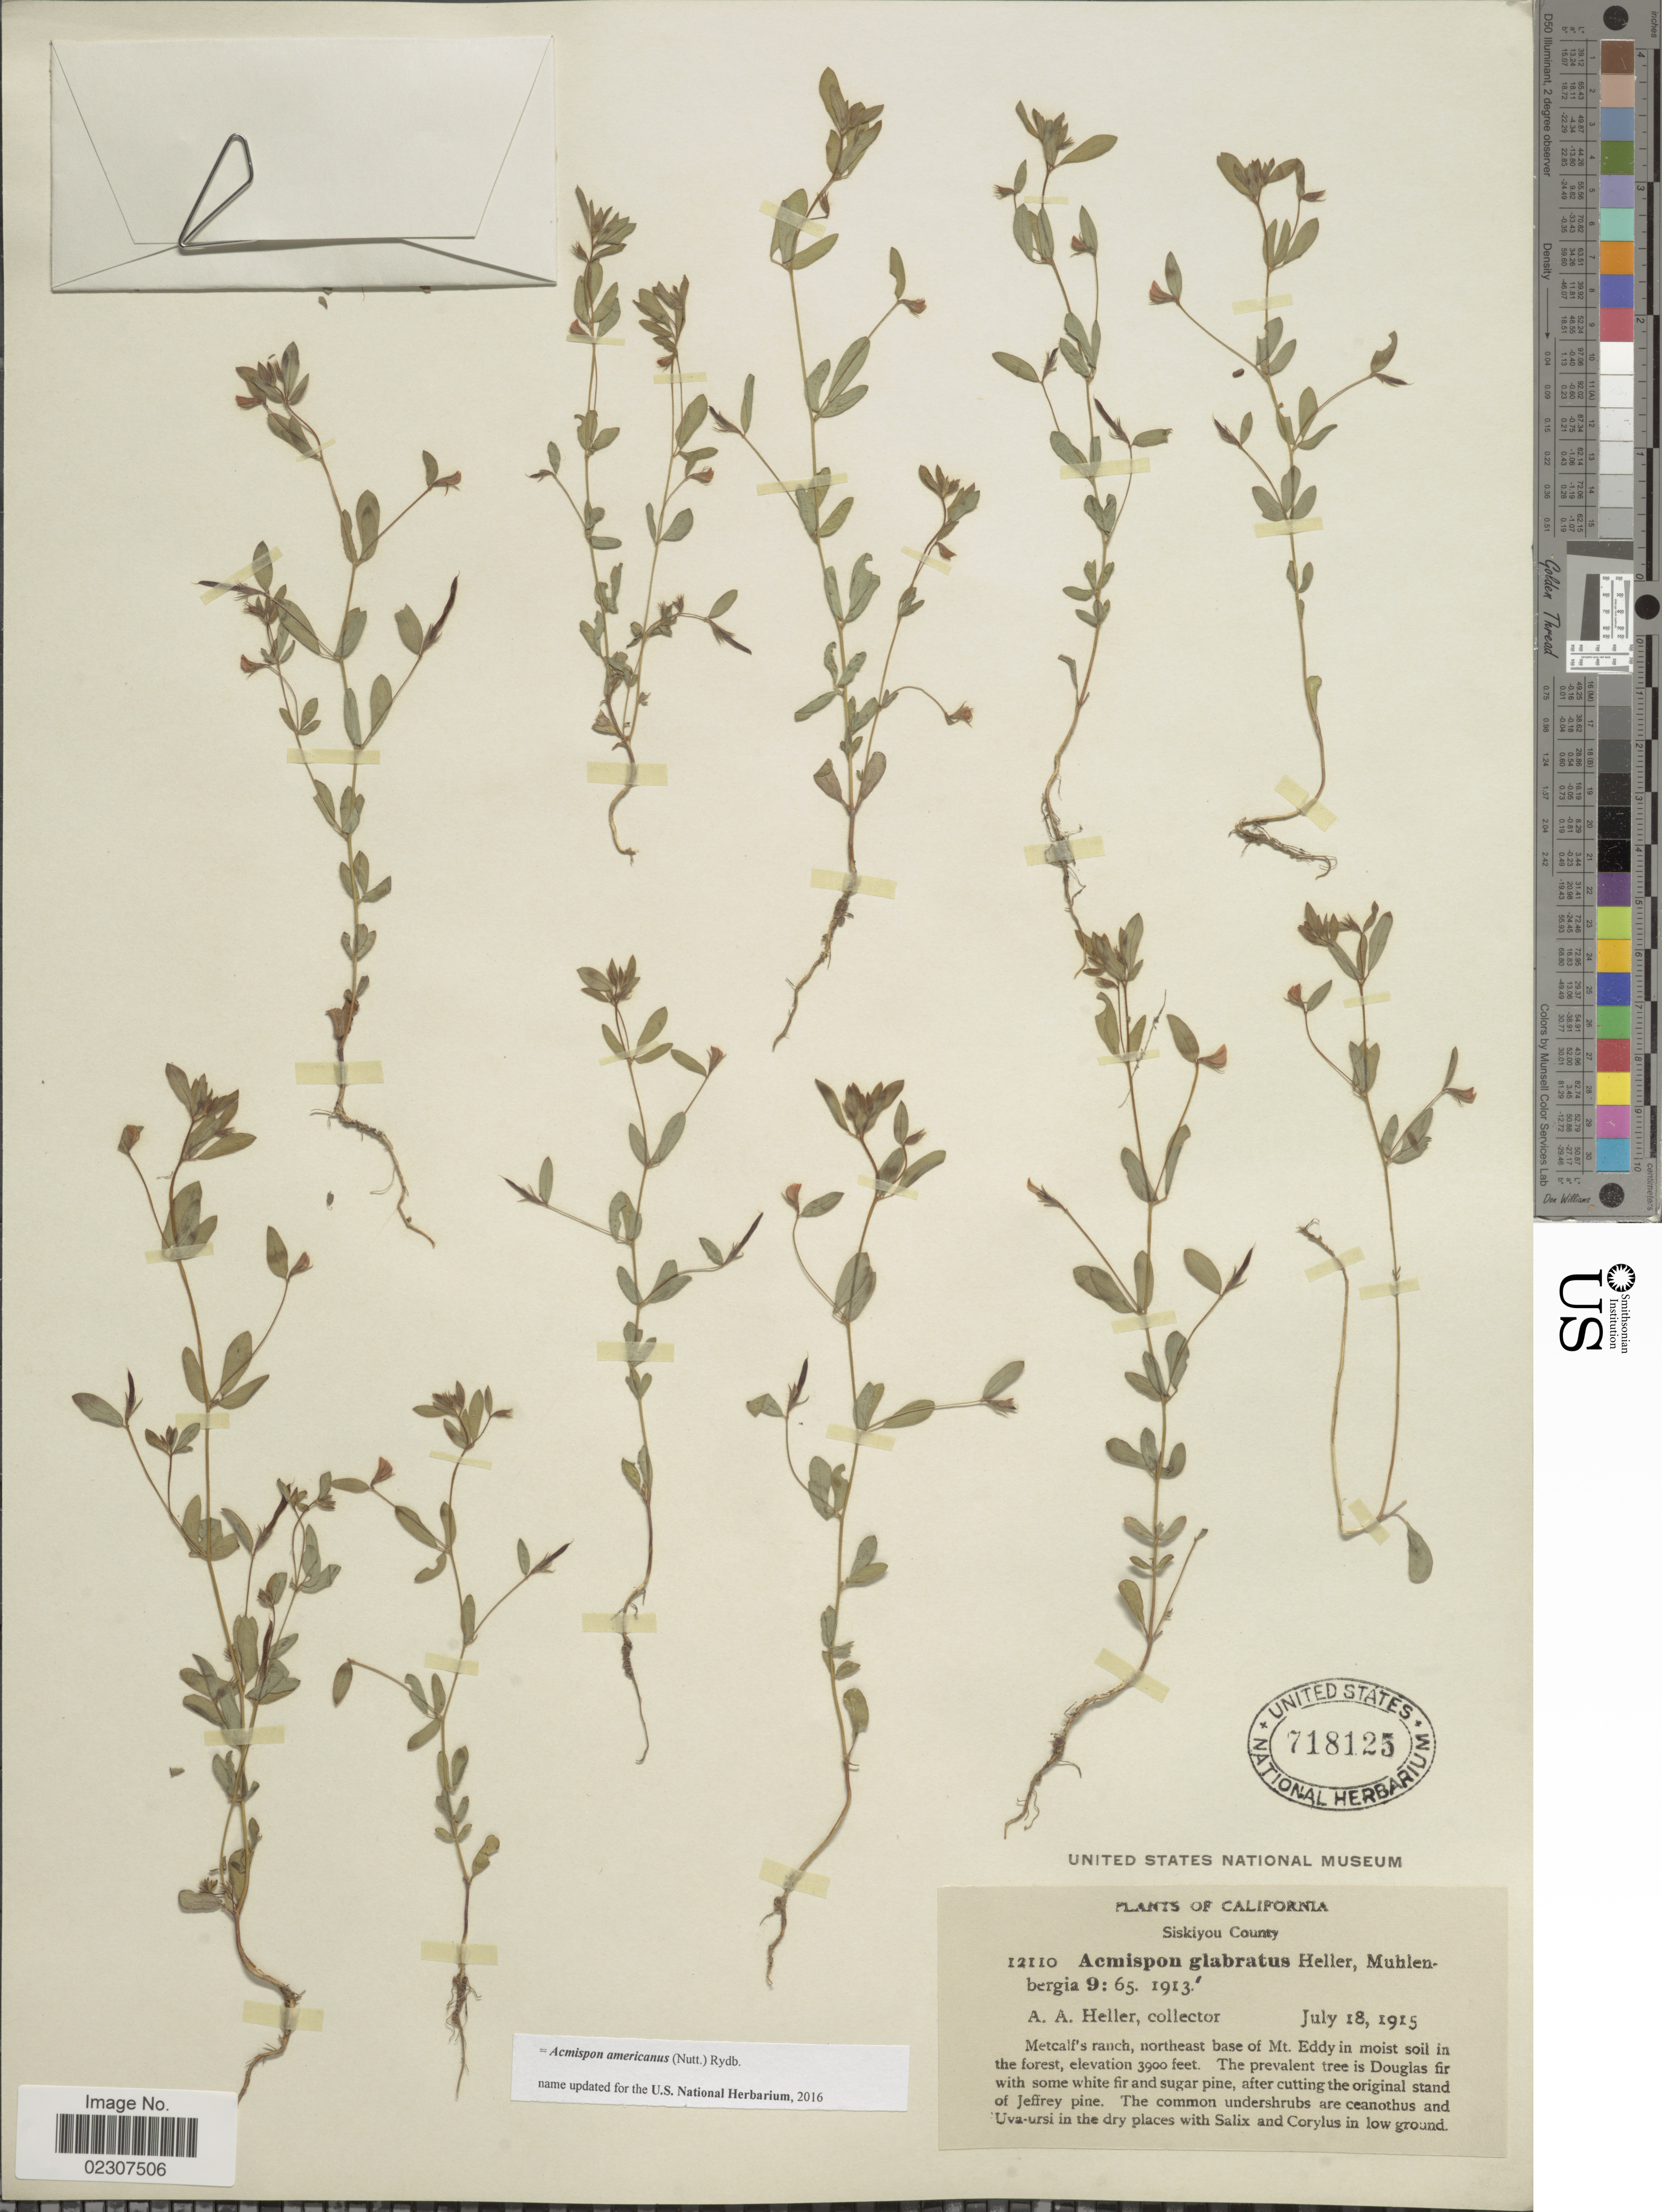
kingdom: Plantae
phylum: Tracheophyta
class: Magnoliopsida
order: Fabales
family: Fabaceae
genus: Acmispon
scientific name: Acmispon americanus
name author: (Nutt.) Rydb.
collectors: A. A. Heller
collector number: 12110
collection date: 1915-07-18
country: United States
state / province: California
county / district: Siskiyou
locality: California, Siskiyou County, Metcalf's ranch, northeast base of Mt. Eddy in moist soil in the forest.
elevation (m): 1189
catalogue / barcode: US 718125